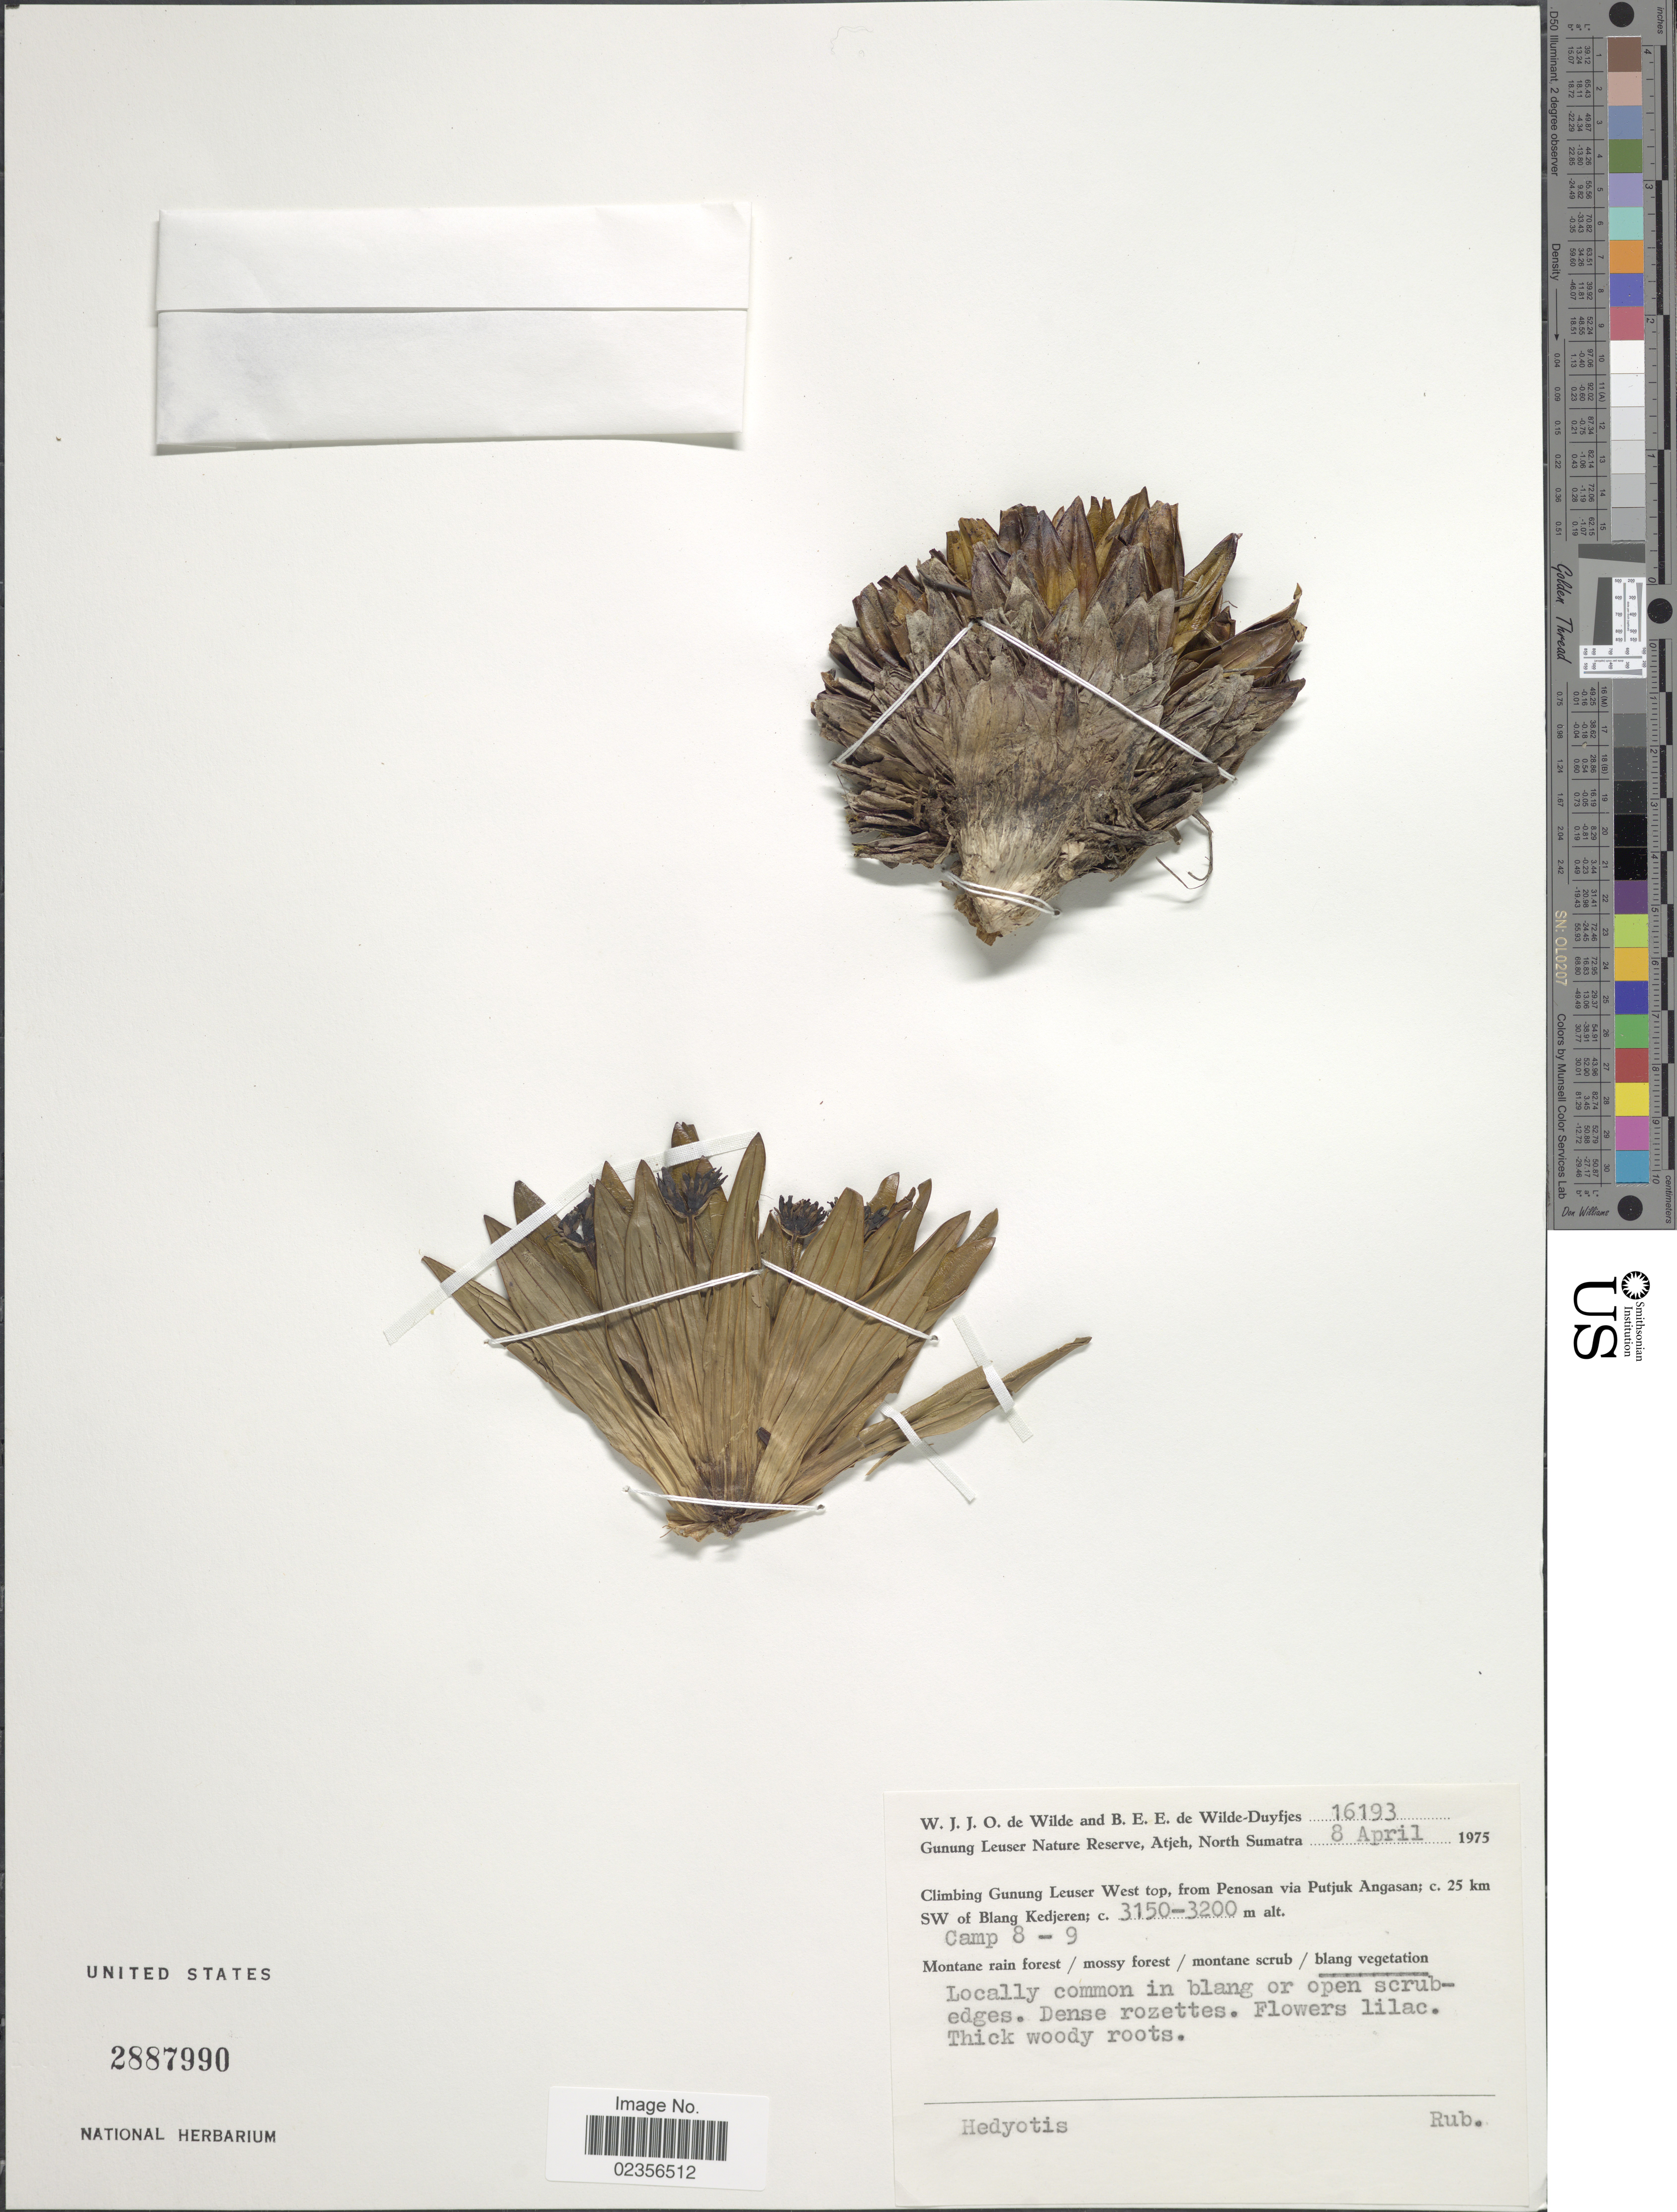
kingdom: Plantae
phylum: Tracheophyta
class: Magnoliopsida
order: Gentianales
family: Rubiaceae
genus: Hedyotis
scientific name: Hedyotis sp.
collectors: W. J. de Wilde & B. E. de Wilde-Duyfjes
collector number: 16193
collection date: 1975-04-08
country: Indonesia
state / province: Sumatra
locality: Gunung Leuser Nature Reserv, Atjeh, North Sumatra. Climbing Gunung Leuser West top, from Penosan via Putjuk Angasan; c. 25 km SW of Blang Kedjeren. Camp 8 - 9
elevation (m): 3150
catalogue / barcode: US 2887990